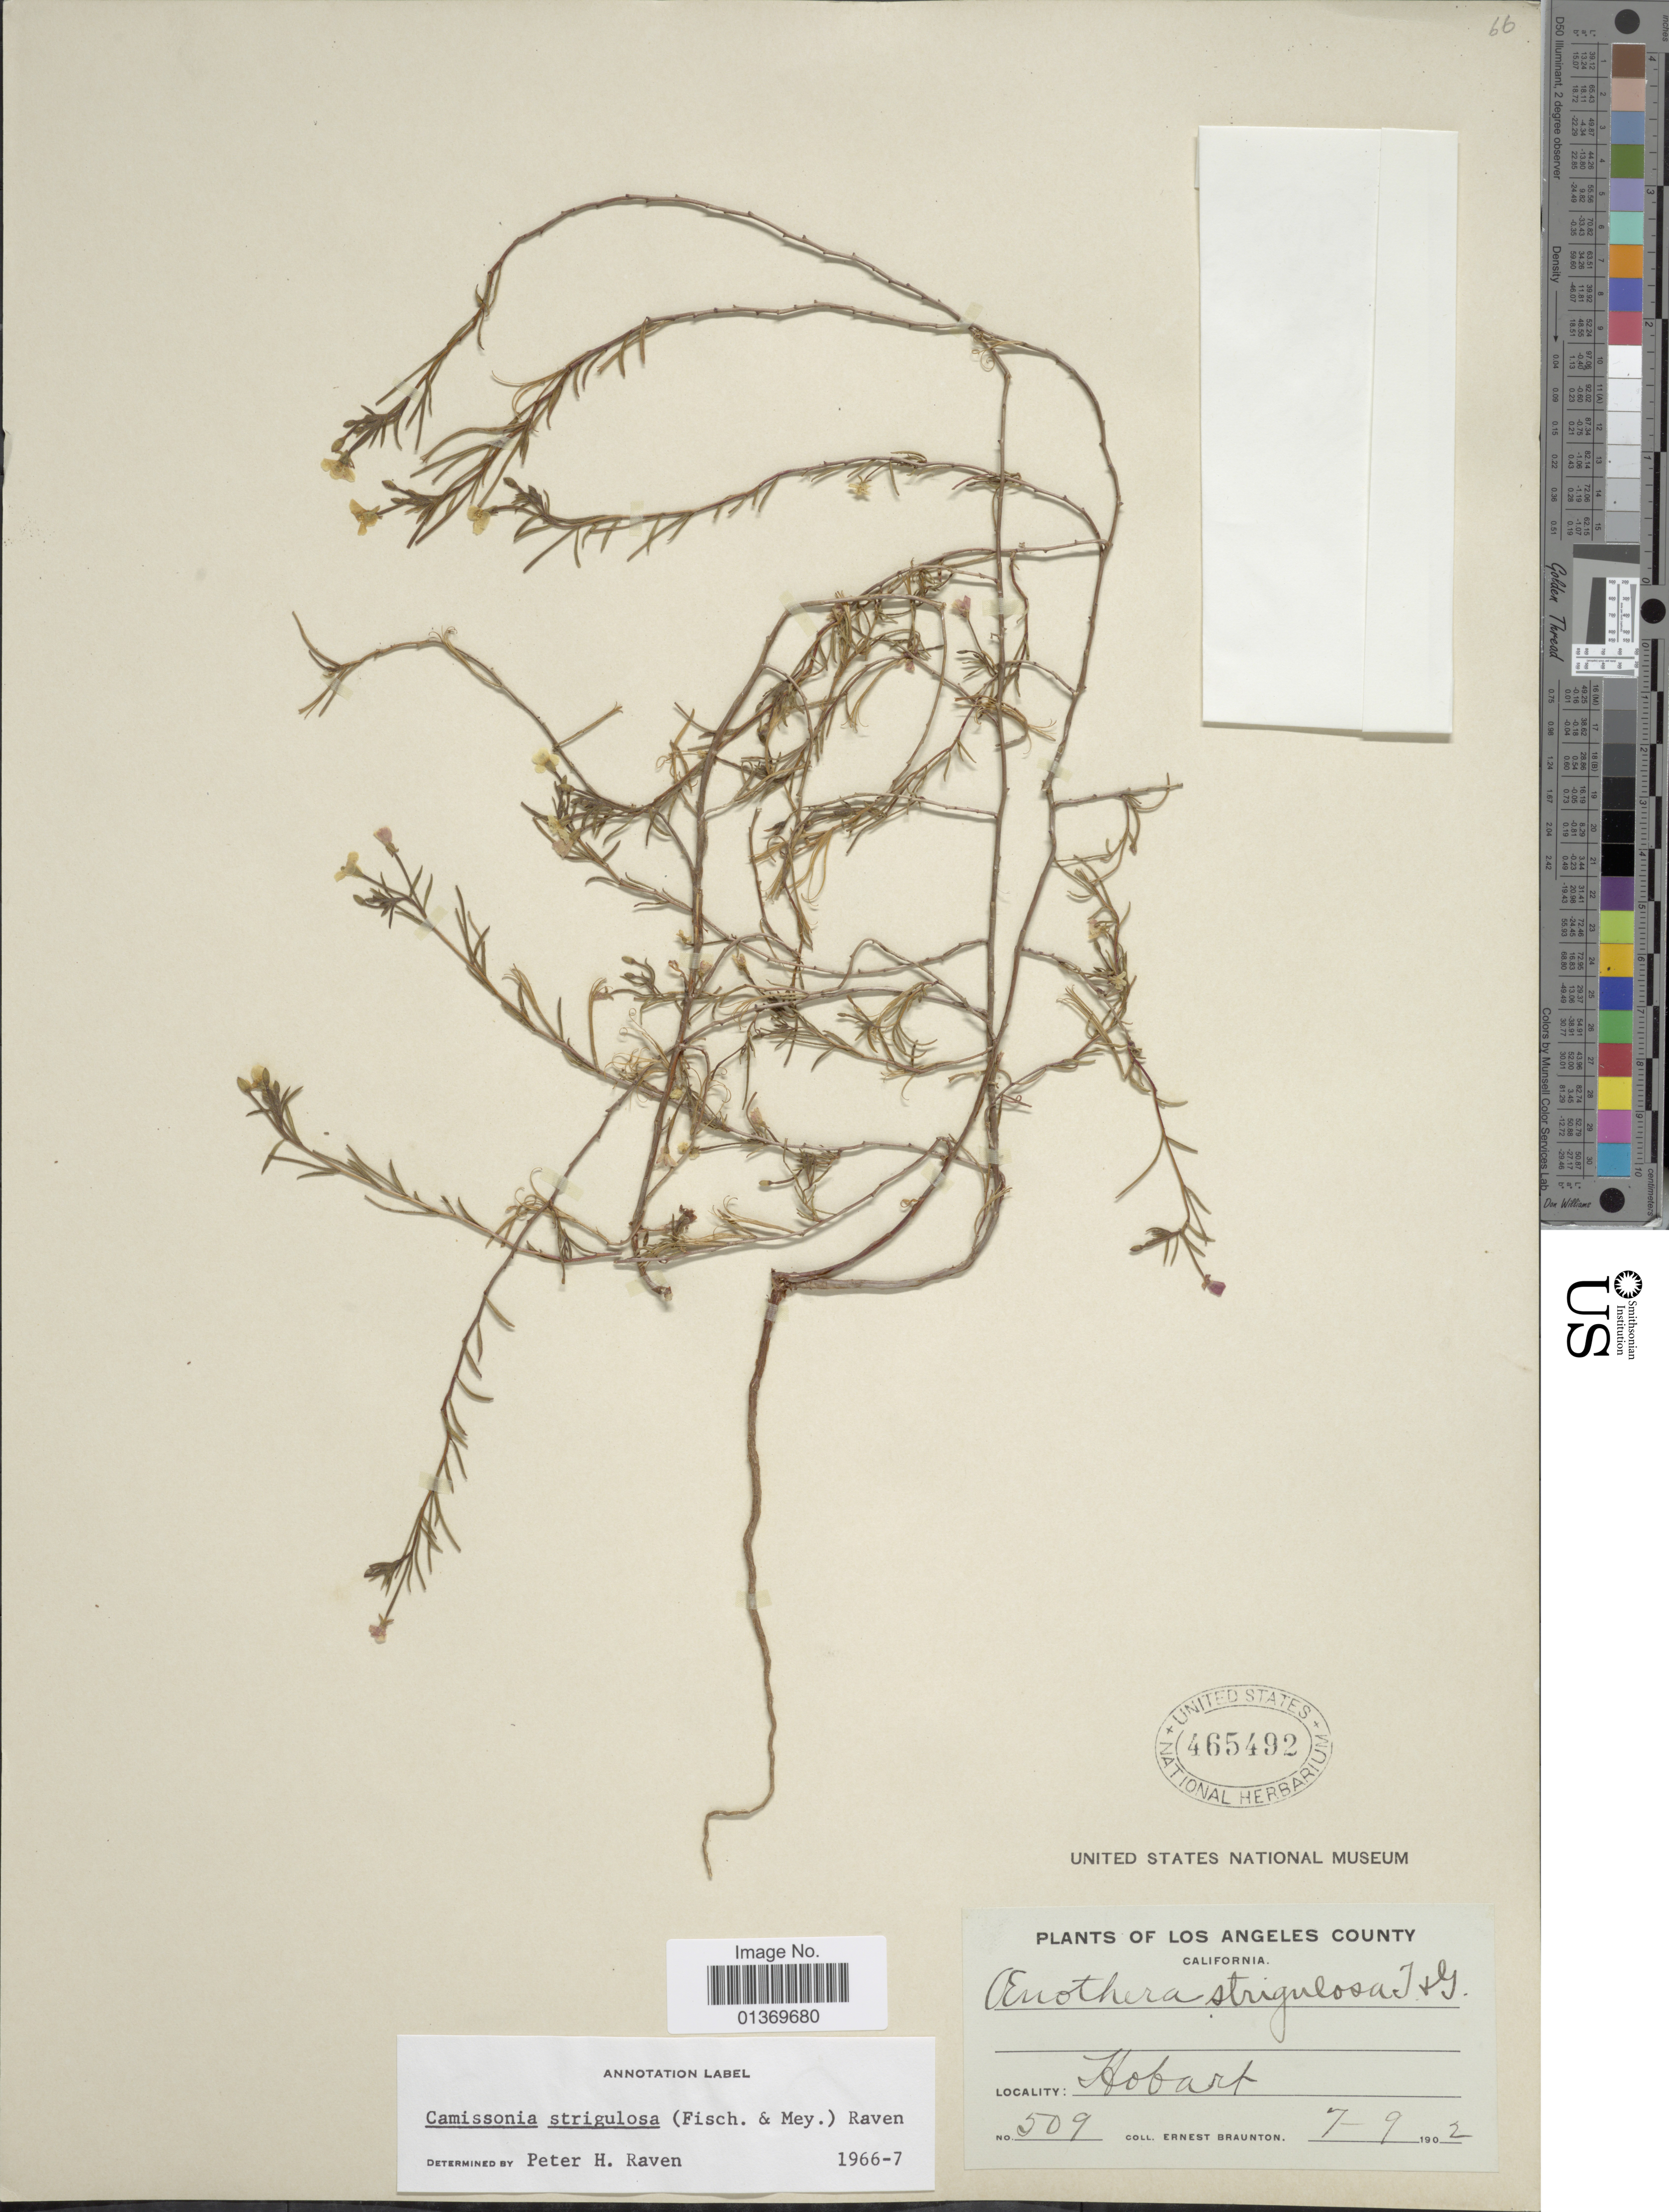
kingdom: Plantae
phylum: Tracheophyta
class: Magnoliopsida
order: Myrtales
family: Onagraceae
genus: Camissonia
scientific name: Camissonia strigulosa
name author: (Fisch. & C.A. Mey.) P.H. Raven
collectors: E. Braunton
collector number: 509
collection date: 1902-09-07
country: United States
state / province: California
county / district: Los Angeles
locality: Los Angeles County, Hobart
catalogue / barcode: US 465492